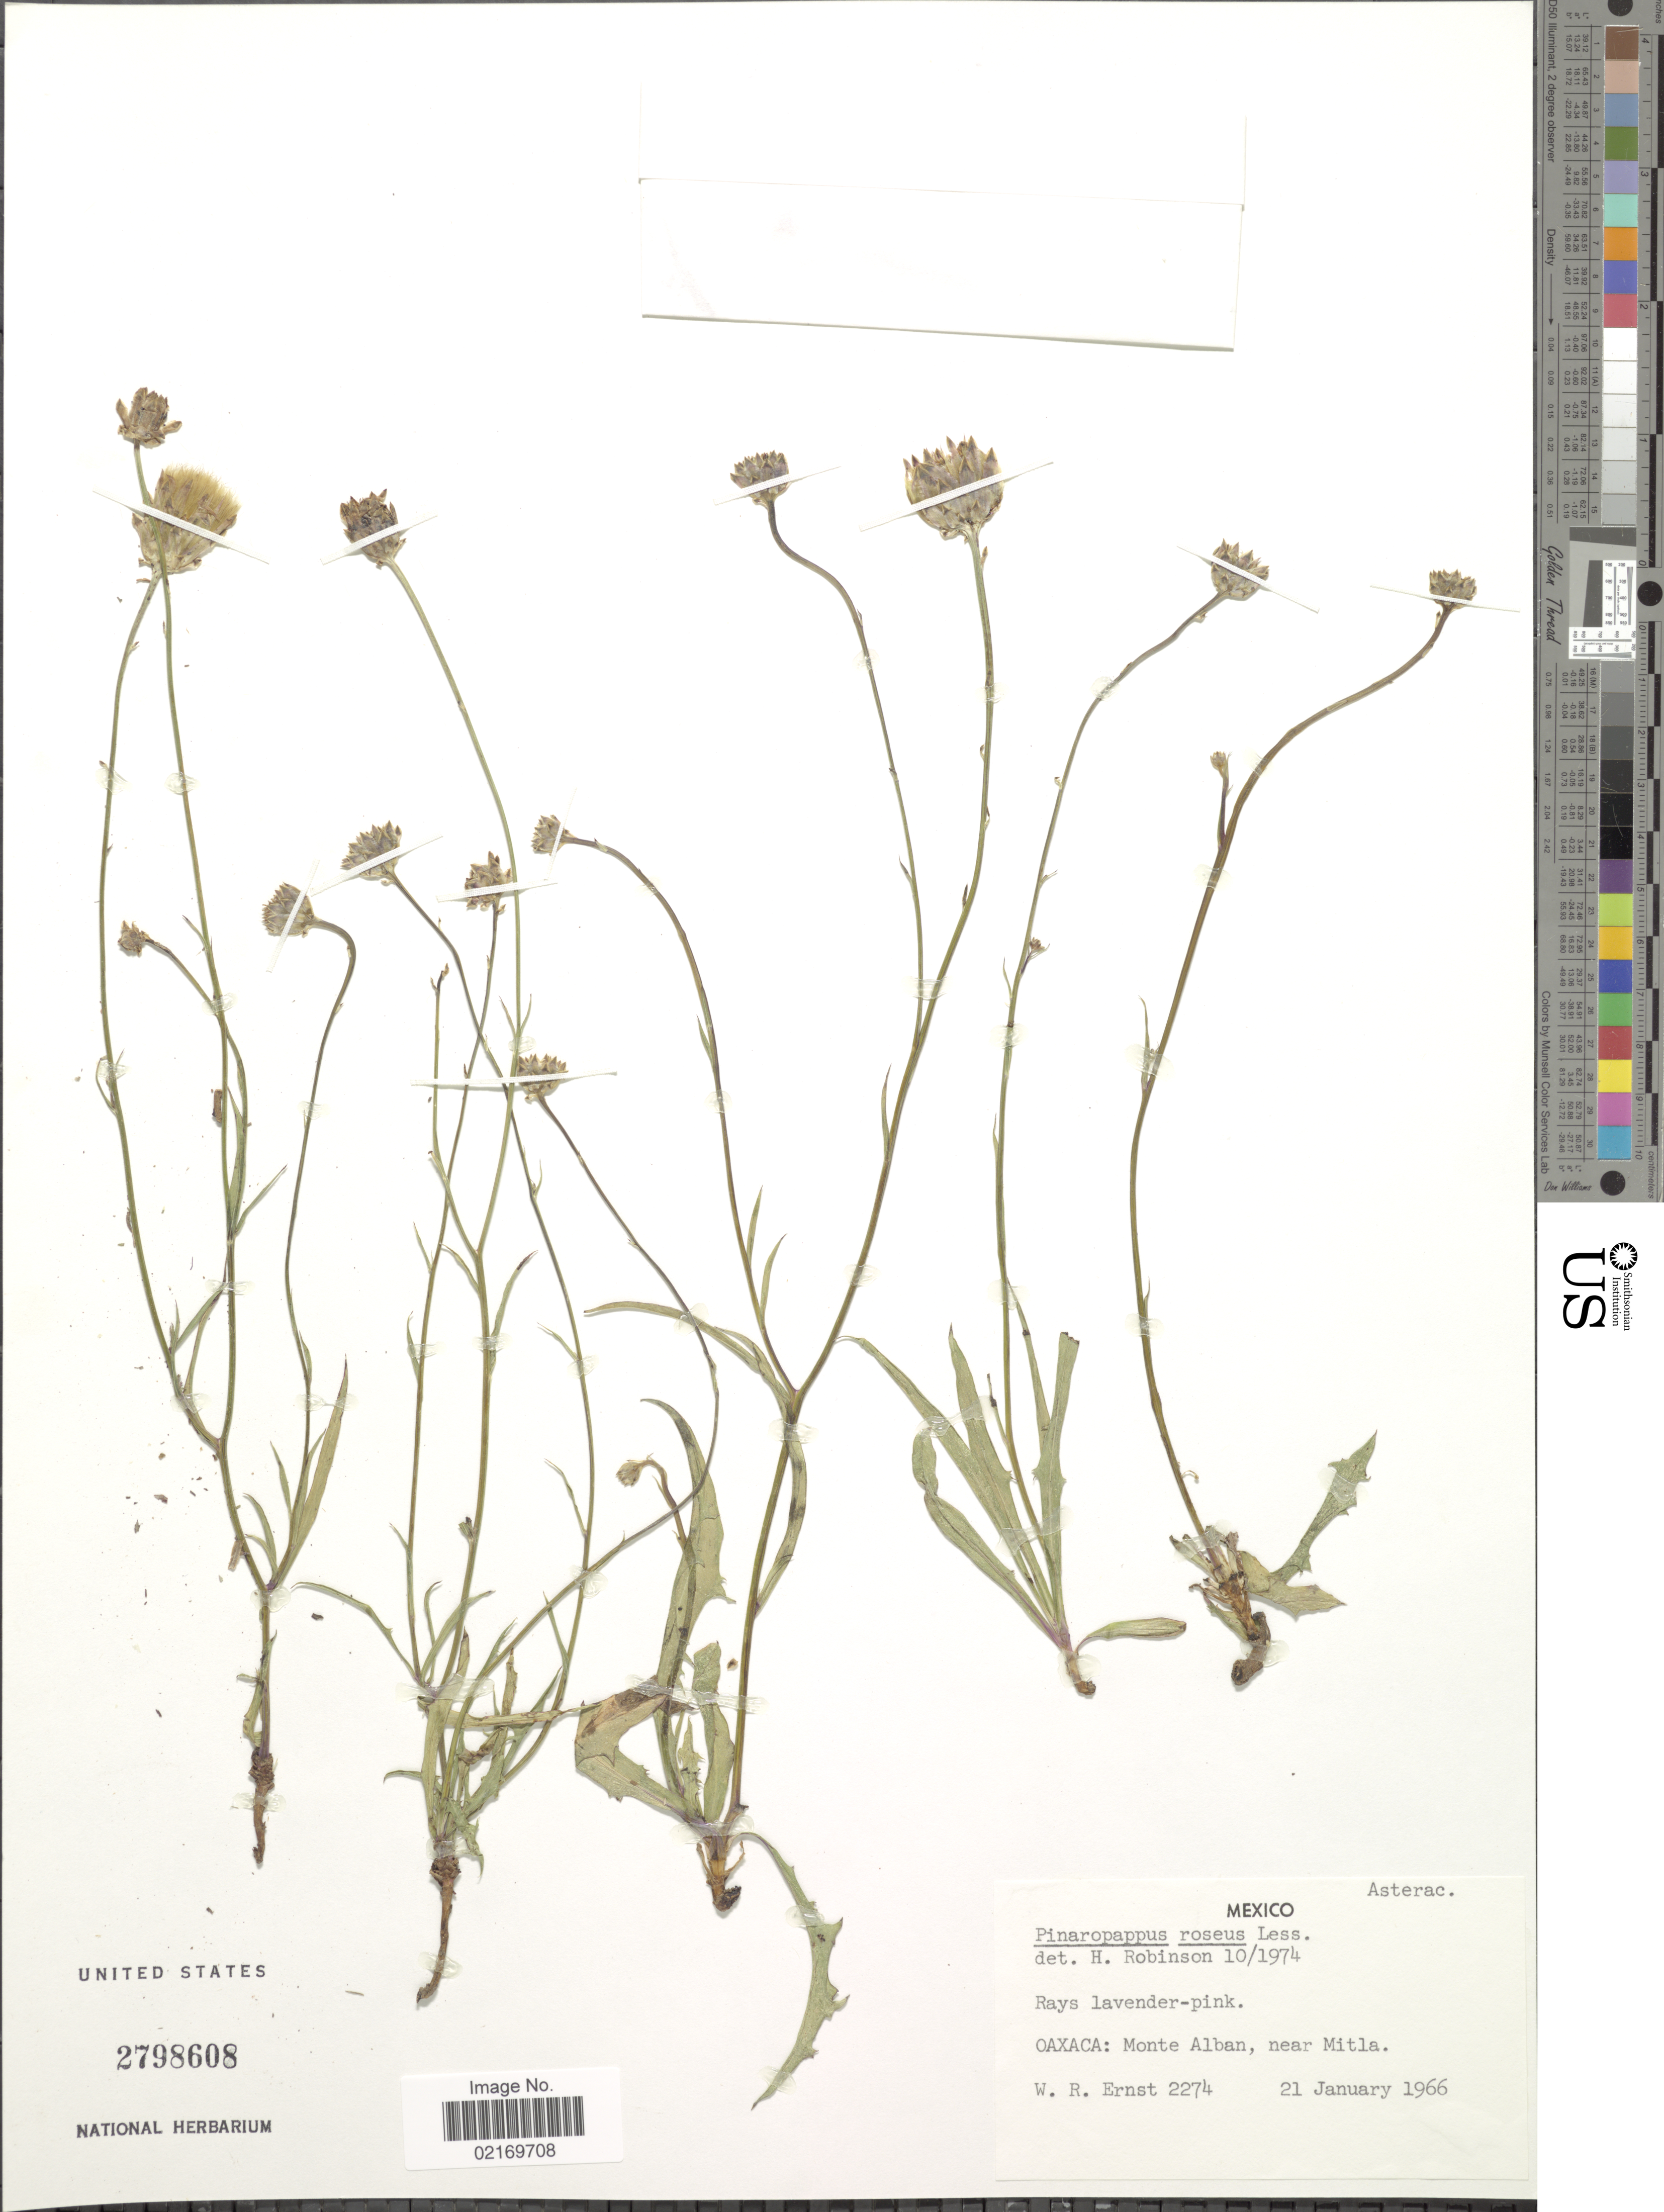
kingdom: Plantae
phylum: Tracheophyta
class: Magnoliopsida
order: Asterales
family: Asteraceae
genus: Pinaropappus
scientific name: Pinaropappus roseus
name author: Less.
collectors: W. R. Ernst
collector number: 2274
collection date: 1966-01-21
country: Mexico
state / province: Oaxaca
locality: Monte Alban, near Mitla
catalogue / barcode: US 2798608